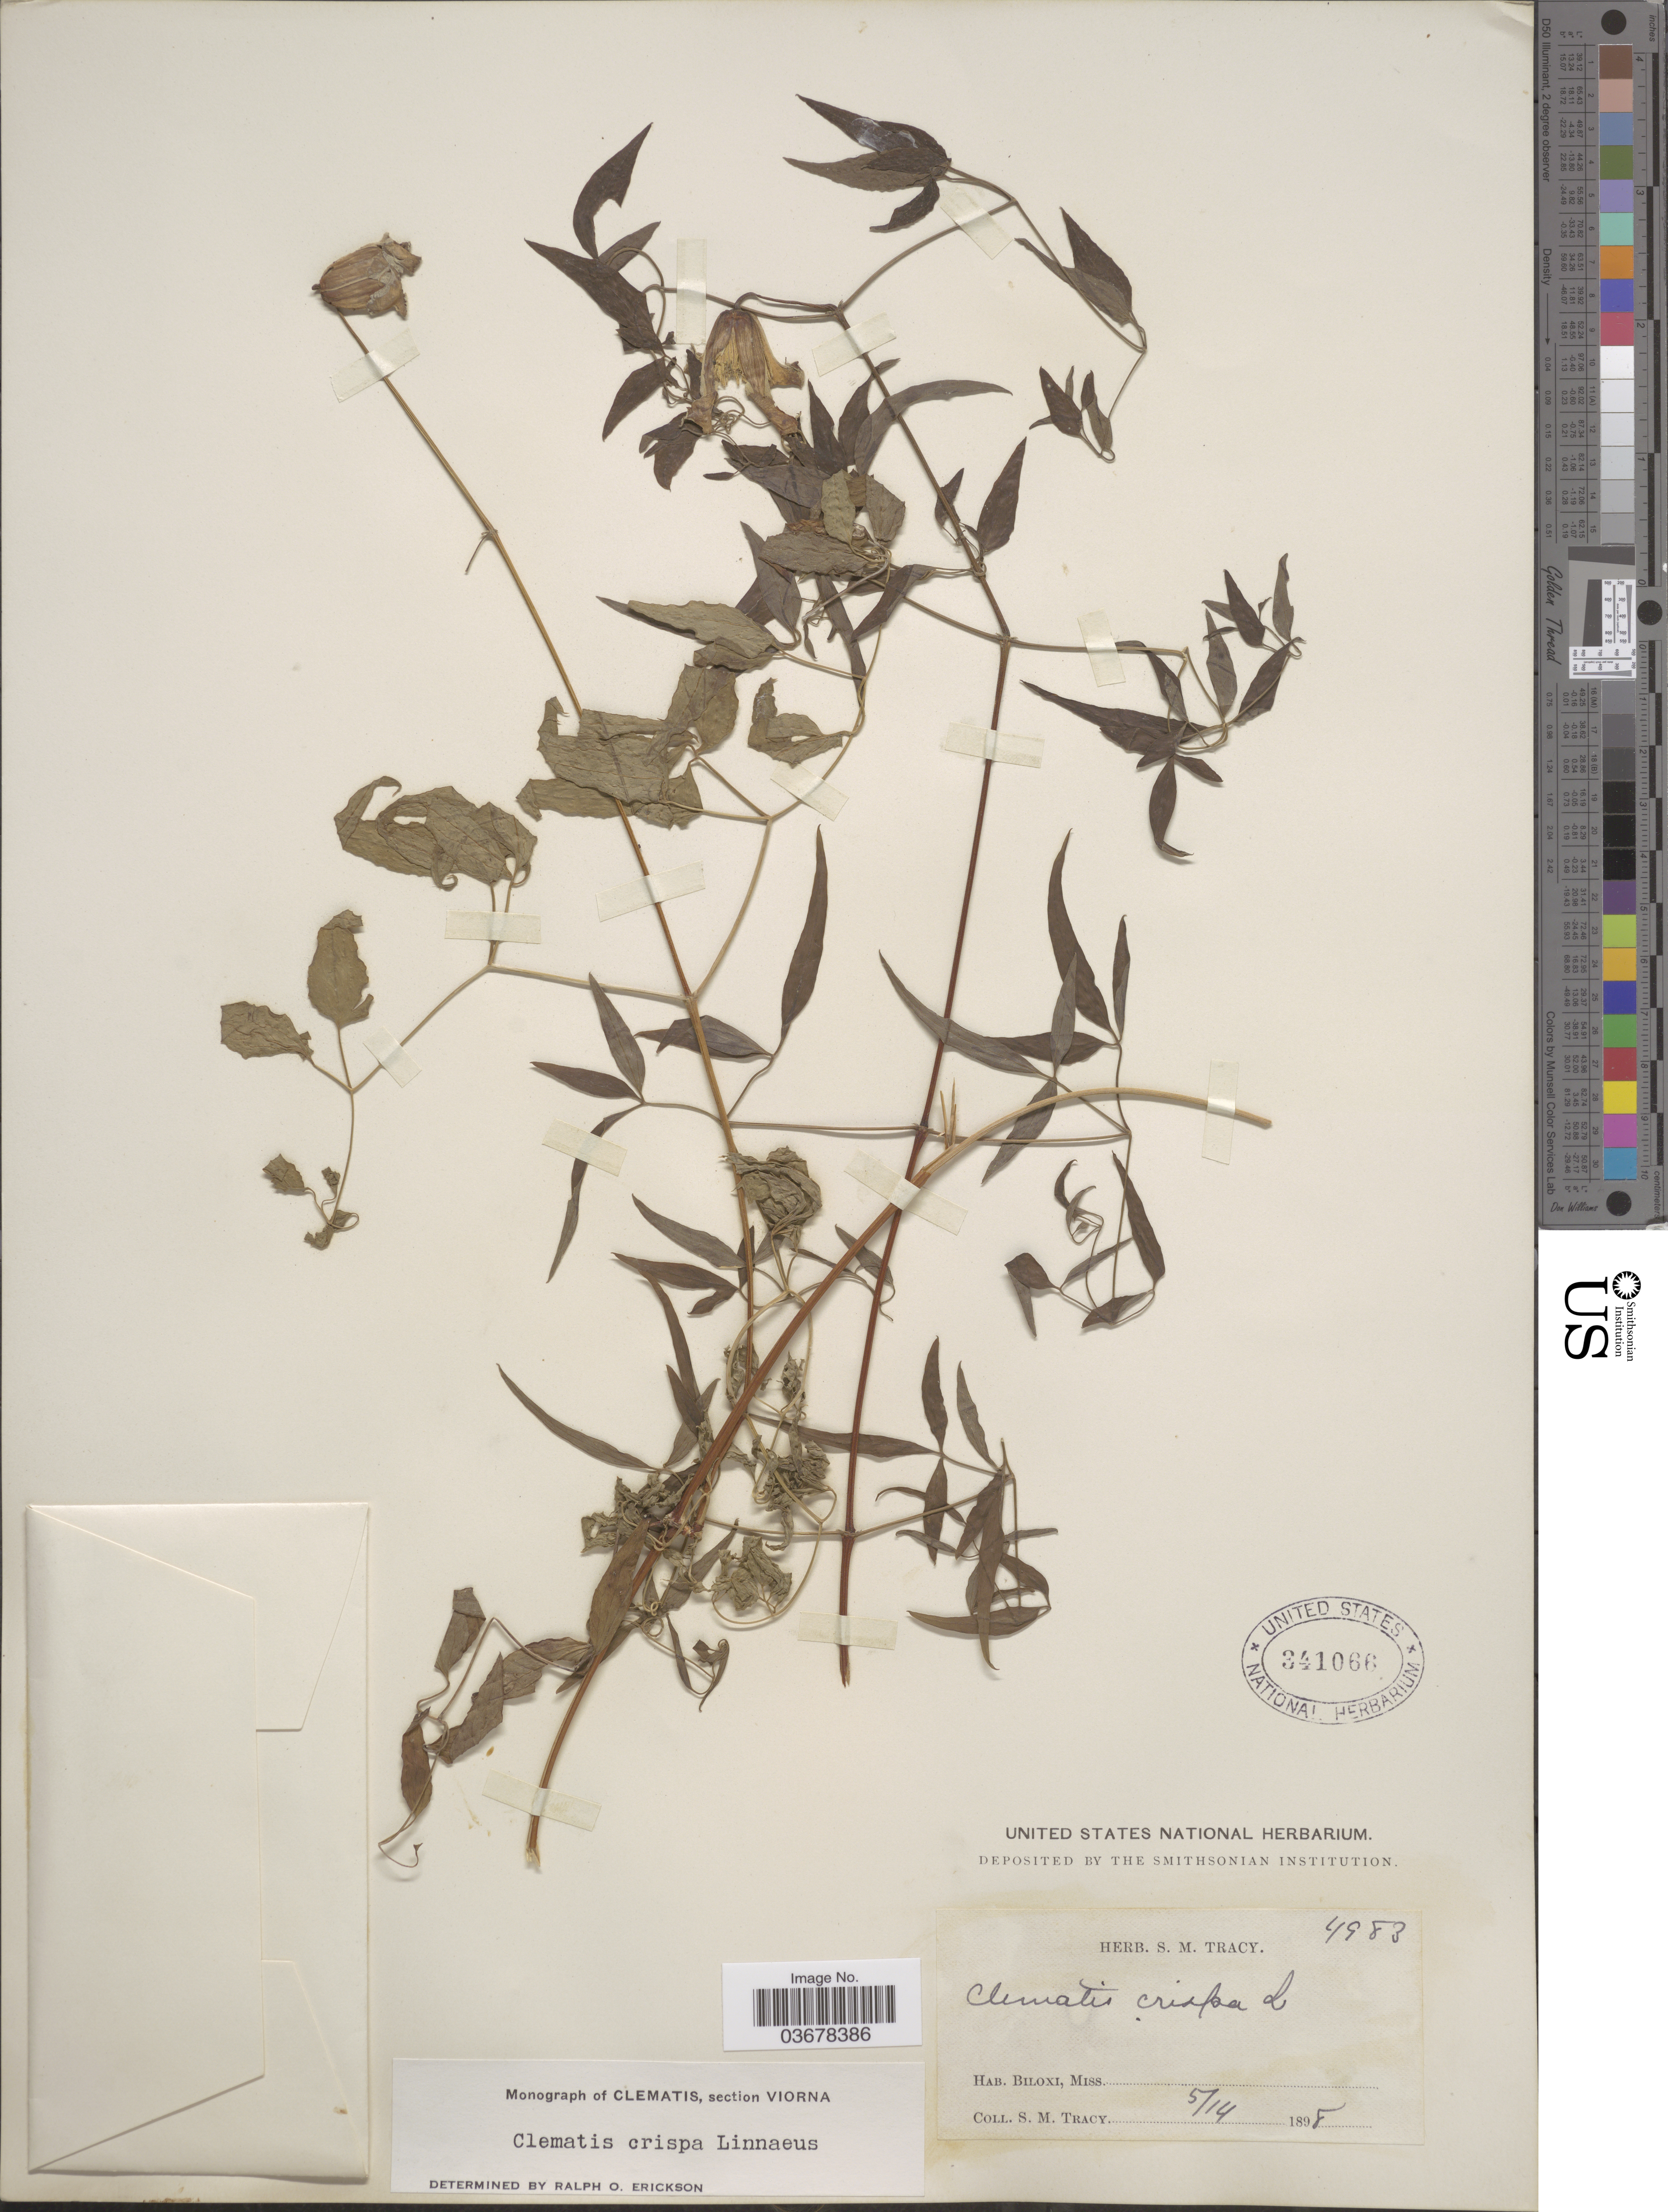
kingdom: Plantae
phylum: Tracheophyta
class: Magnoliopsida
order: Ranunculales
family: Ranunculaceae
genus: Clematis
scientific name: Clematis viorna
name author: L.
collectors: S. M. Tracy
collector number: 4983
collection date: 1898-05-14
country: United States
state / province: Mississippi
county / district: Harrison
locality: Biloxi.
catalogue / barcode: US 341066